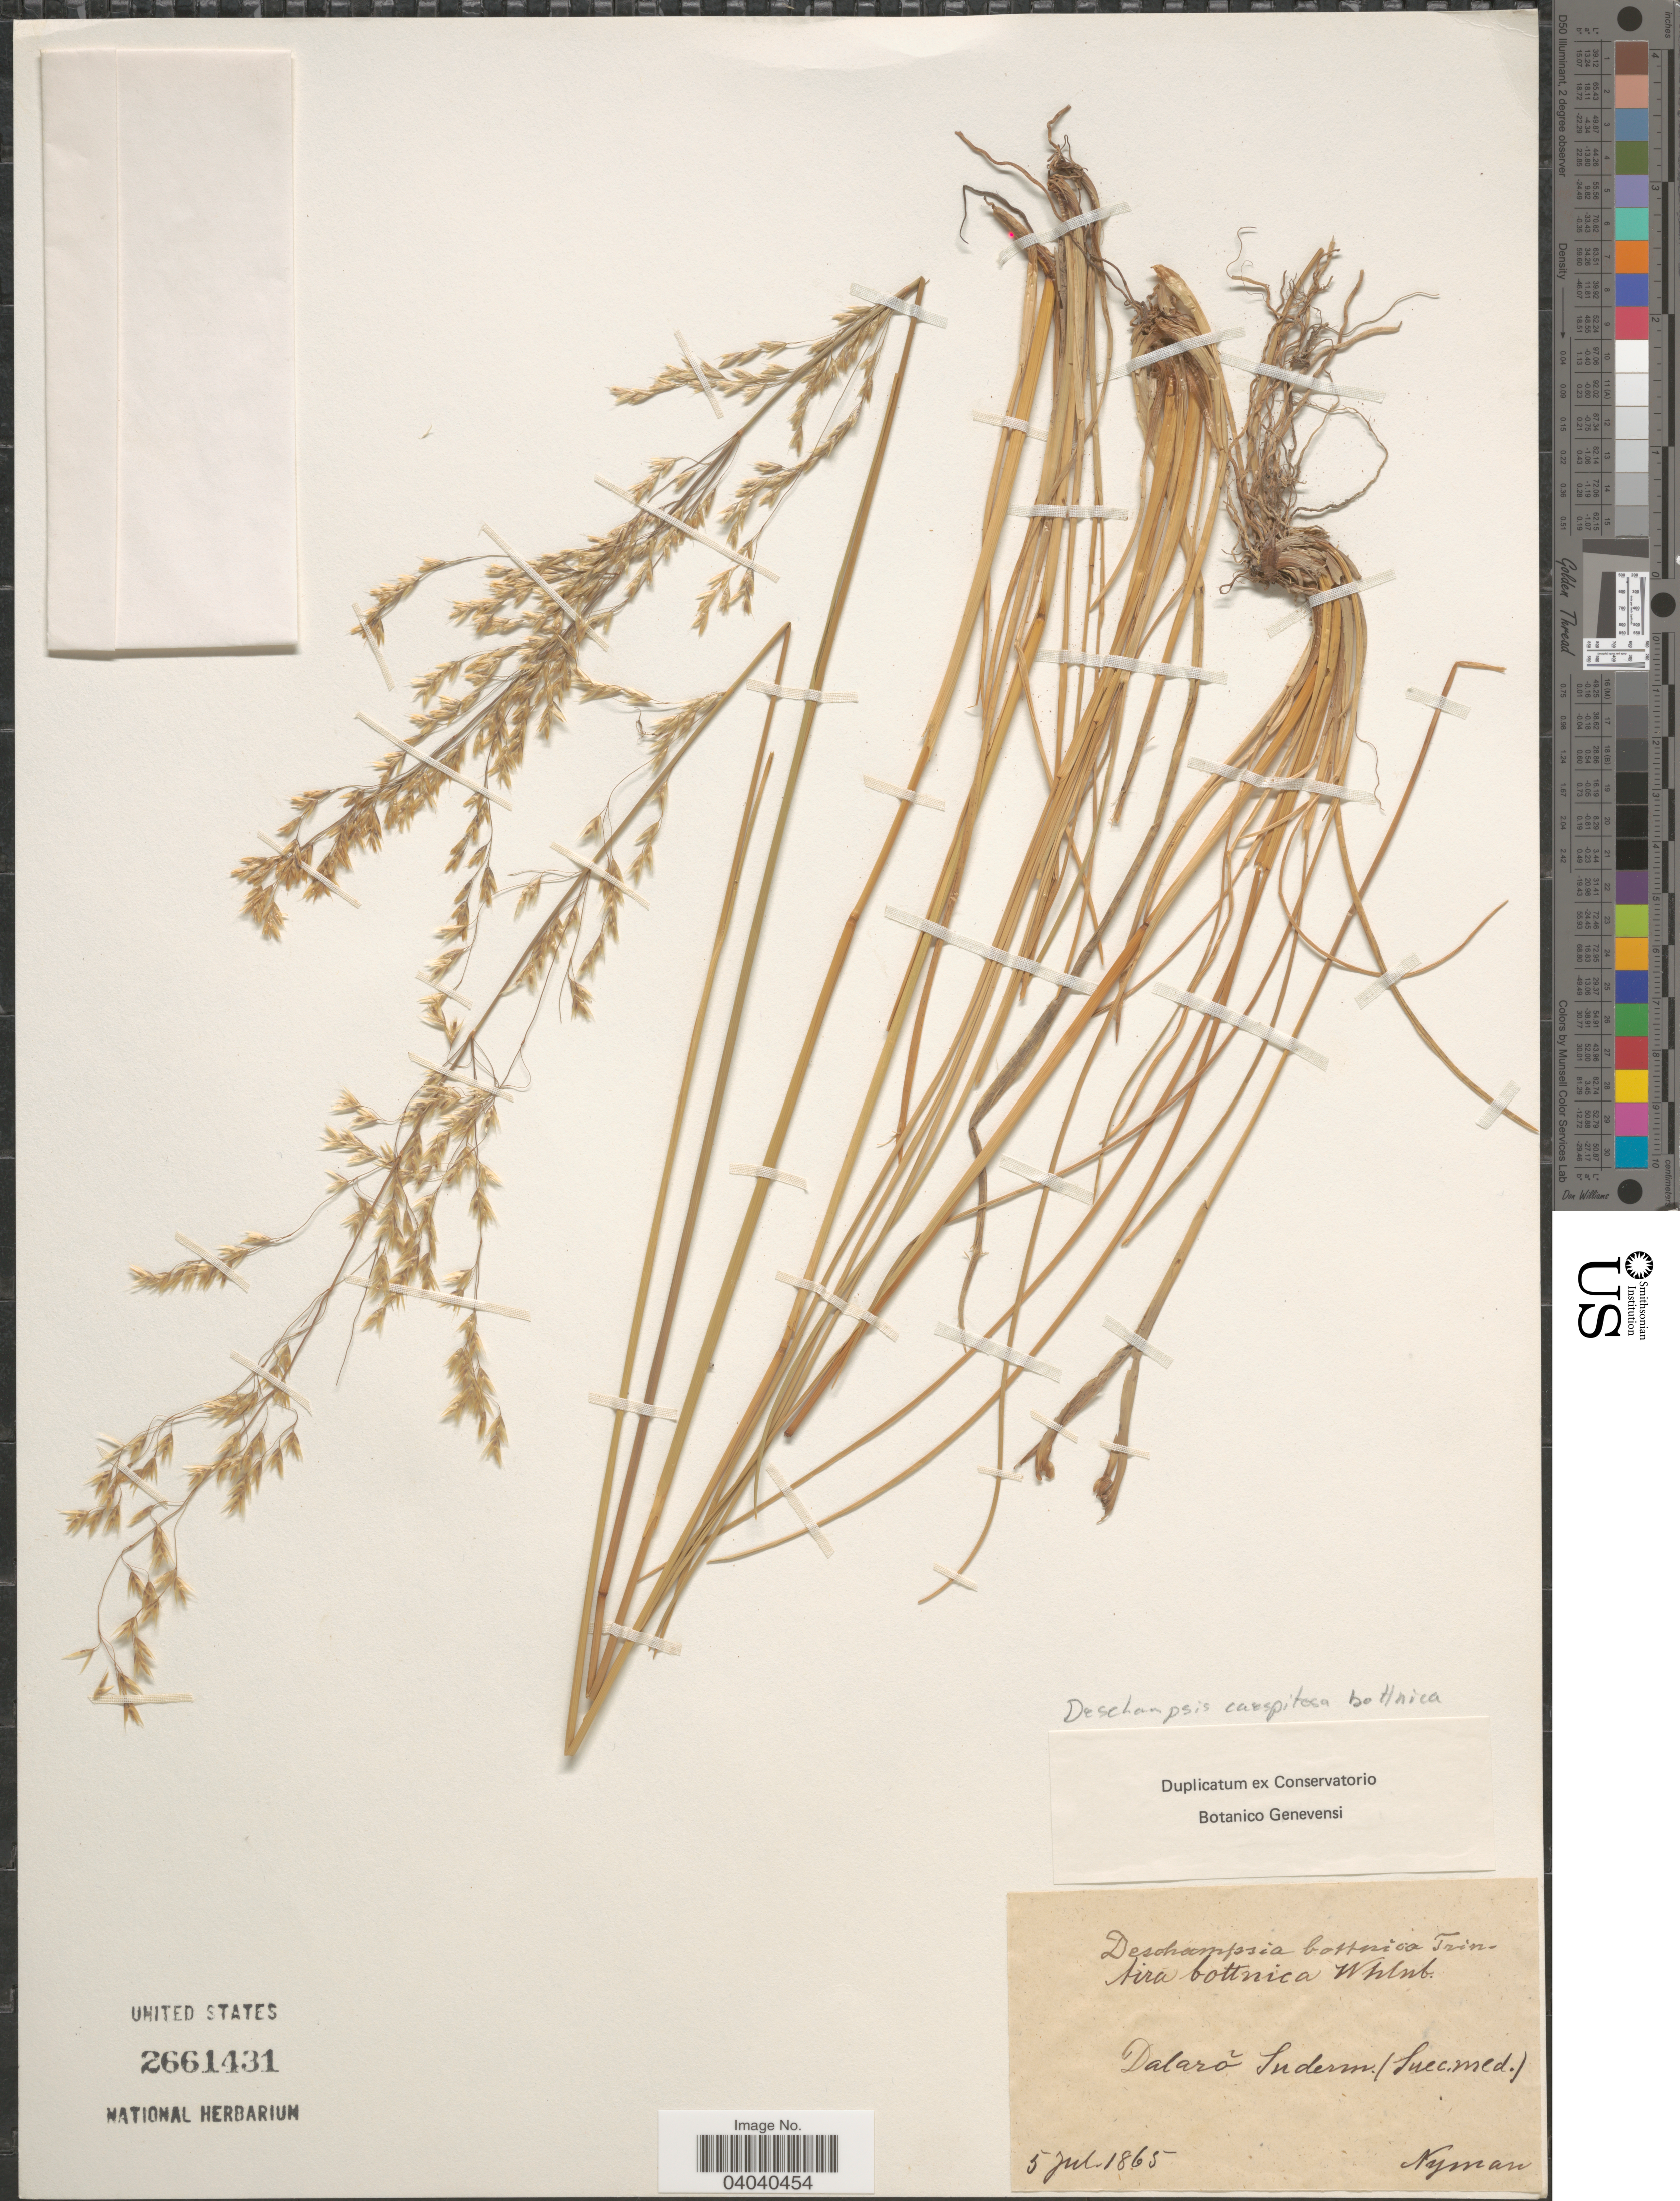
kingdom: Plantae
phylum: Tracheophyta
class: Liliopsida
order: Poales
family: Poaceae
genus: Deschampsia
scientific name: Deschampsia cespitosa subsp. orientalis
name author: Hultén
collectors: Nyman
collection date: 1865-07-05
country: Sweden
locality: Dalarõ Suderm. (Suec. med).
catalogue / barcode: US 2661431